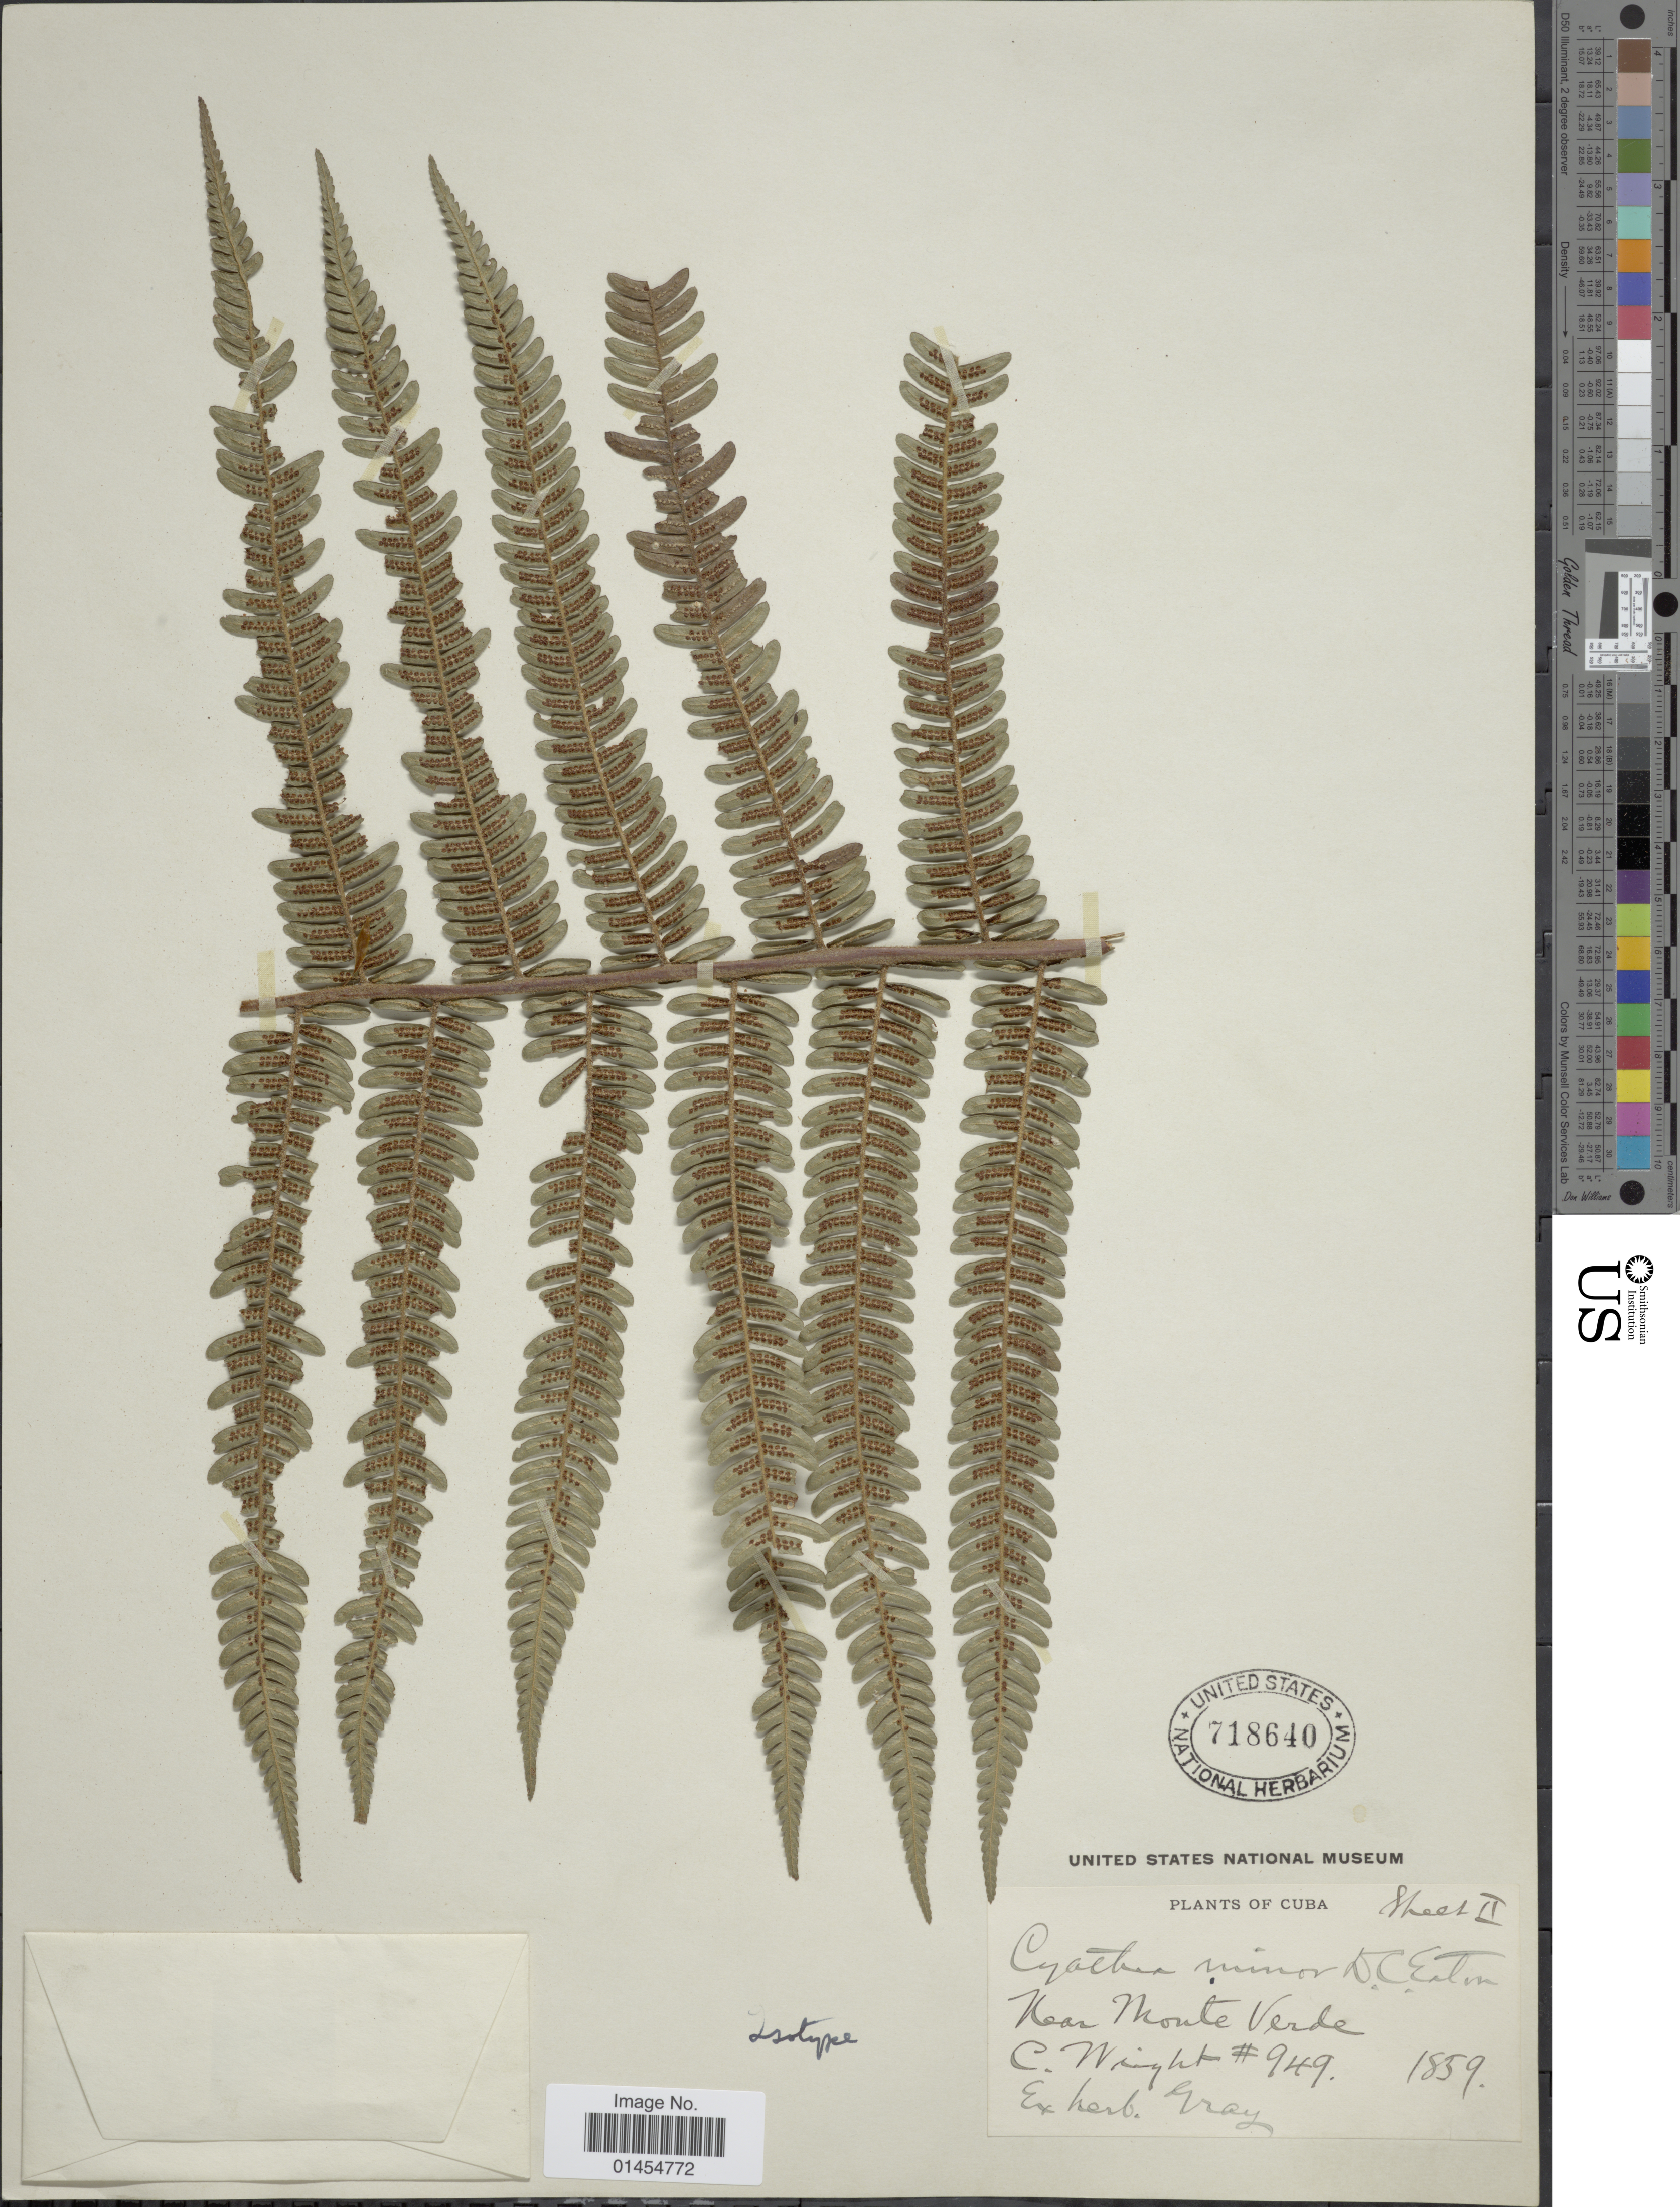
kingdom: Plantae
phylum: Tracheophyta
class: Polypodiopsida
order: Cyatheales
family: Cyatheaceae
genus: Alsophila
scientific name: Alsophila minor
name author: (D.C. Eaton) R.M. Tryon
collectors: C. Wright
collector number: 949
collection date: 1859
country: Cuba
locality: Near Monte Verde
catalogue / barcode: US 718640